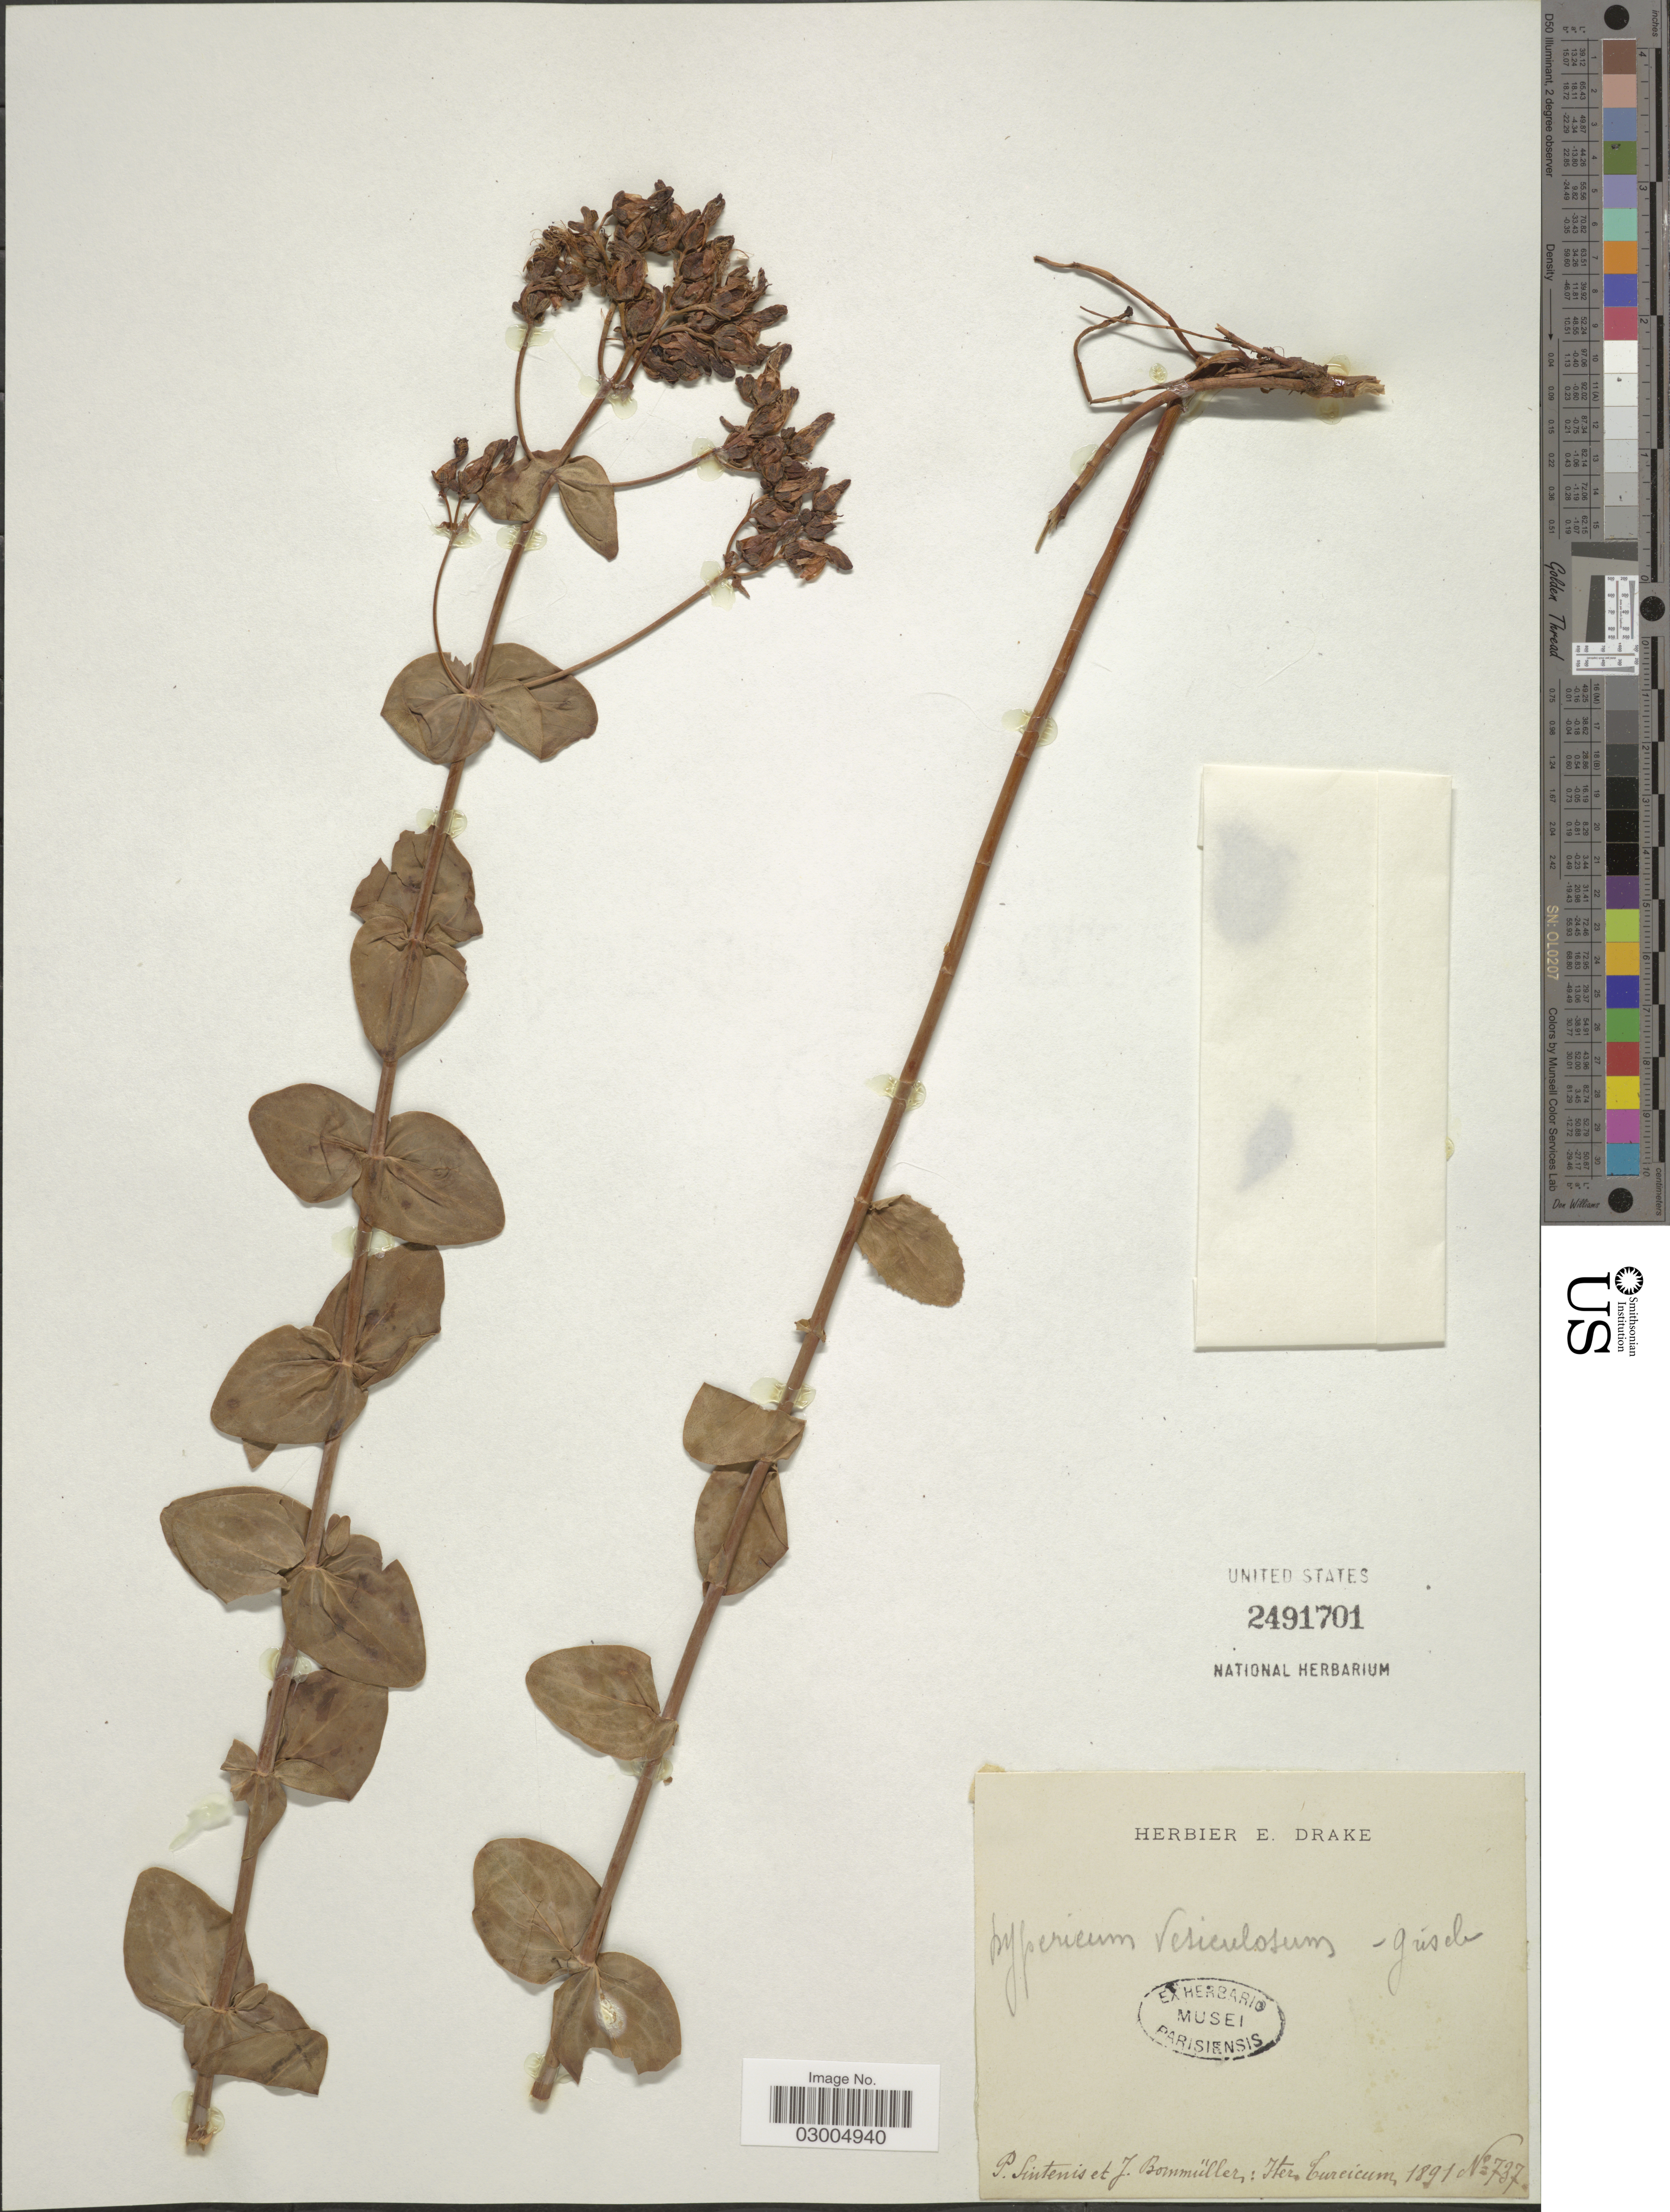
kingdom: Plantae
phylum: Tracheophyta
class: Magnoliopsida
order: Malpighiales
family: Hypericaceae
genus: Hypericum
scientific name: Hypericum vesiculosum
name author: Griseb.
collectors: P. Sintenis & J. Bornmüller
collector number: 737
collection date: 1891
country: Turkey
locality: Iter Curcicum.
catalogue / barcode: US 2491701